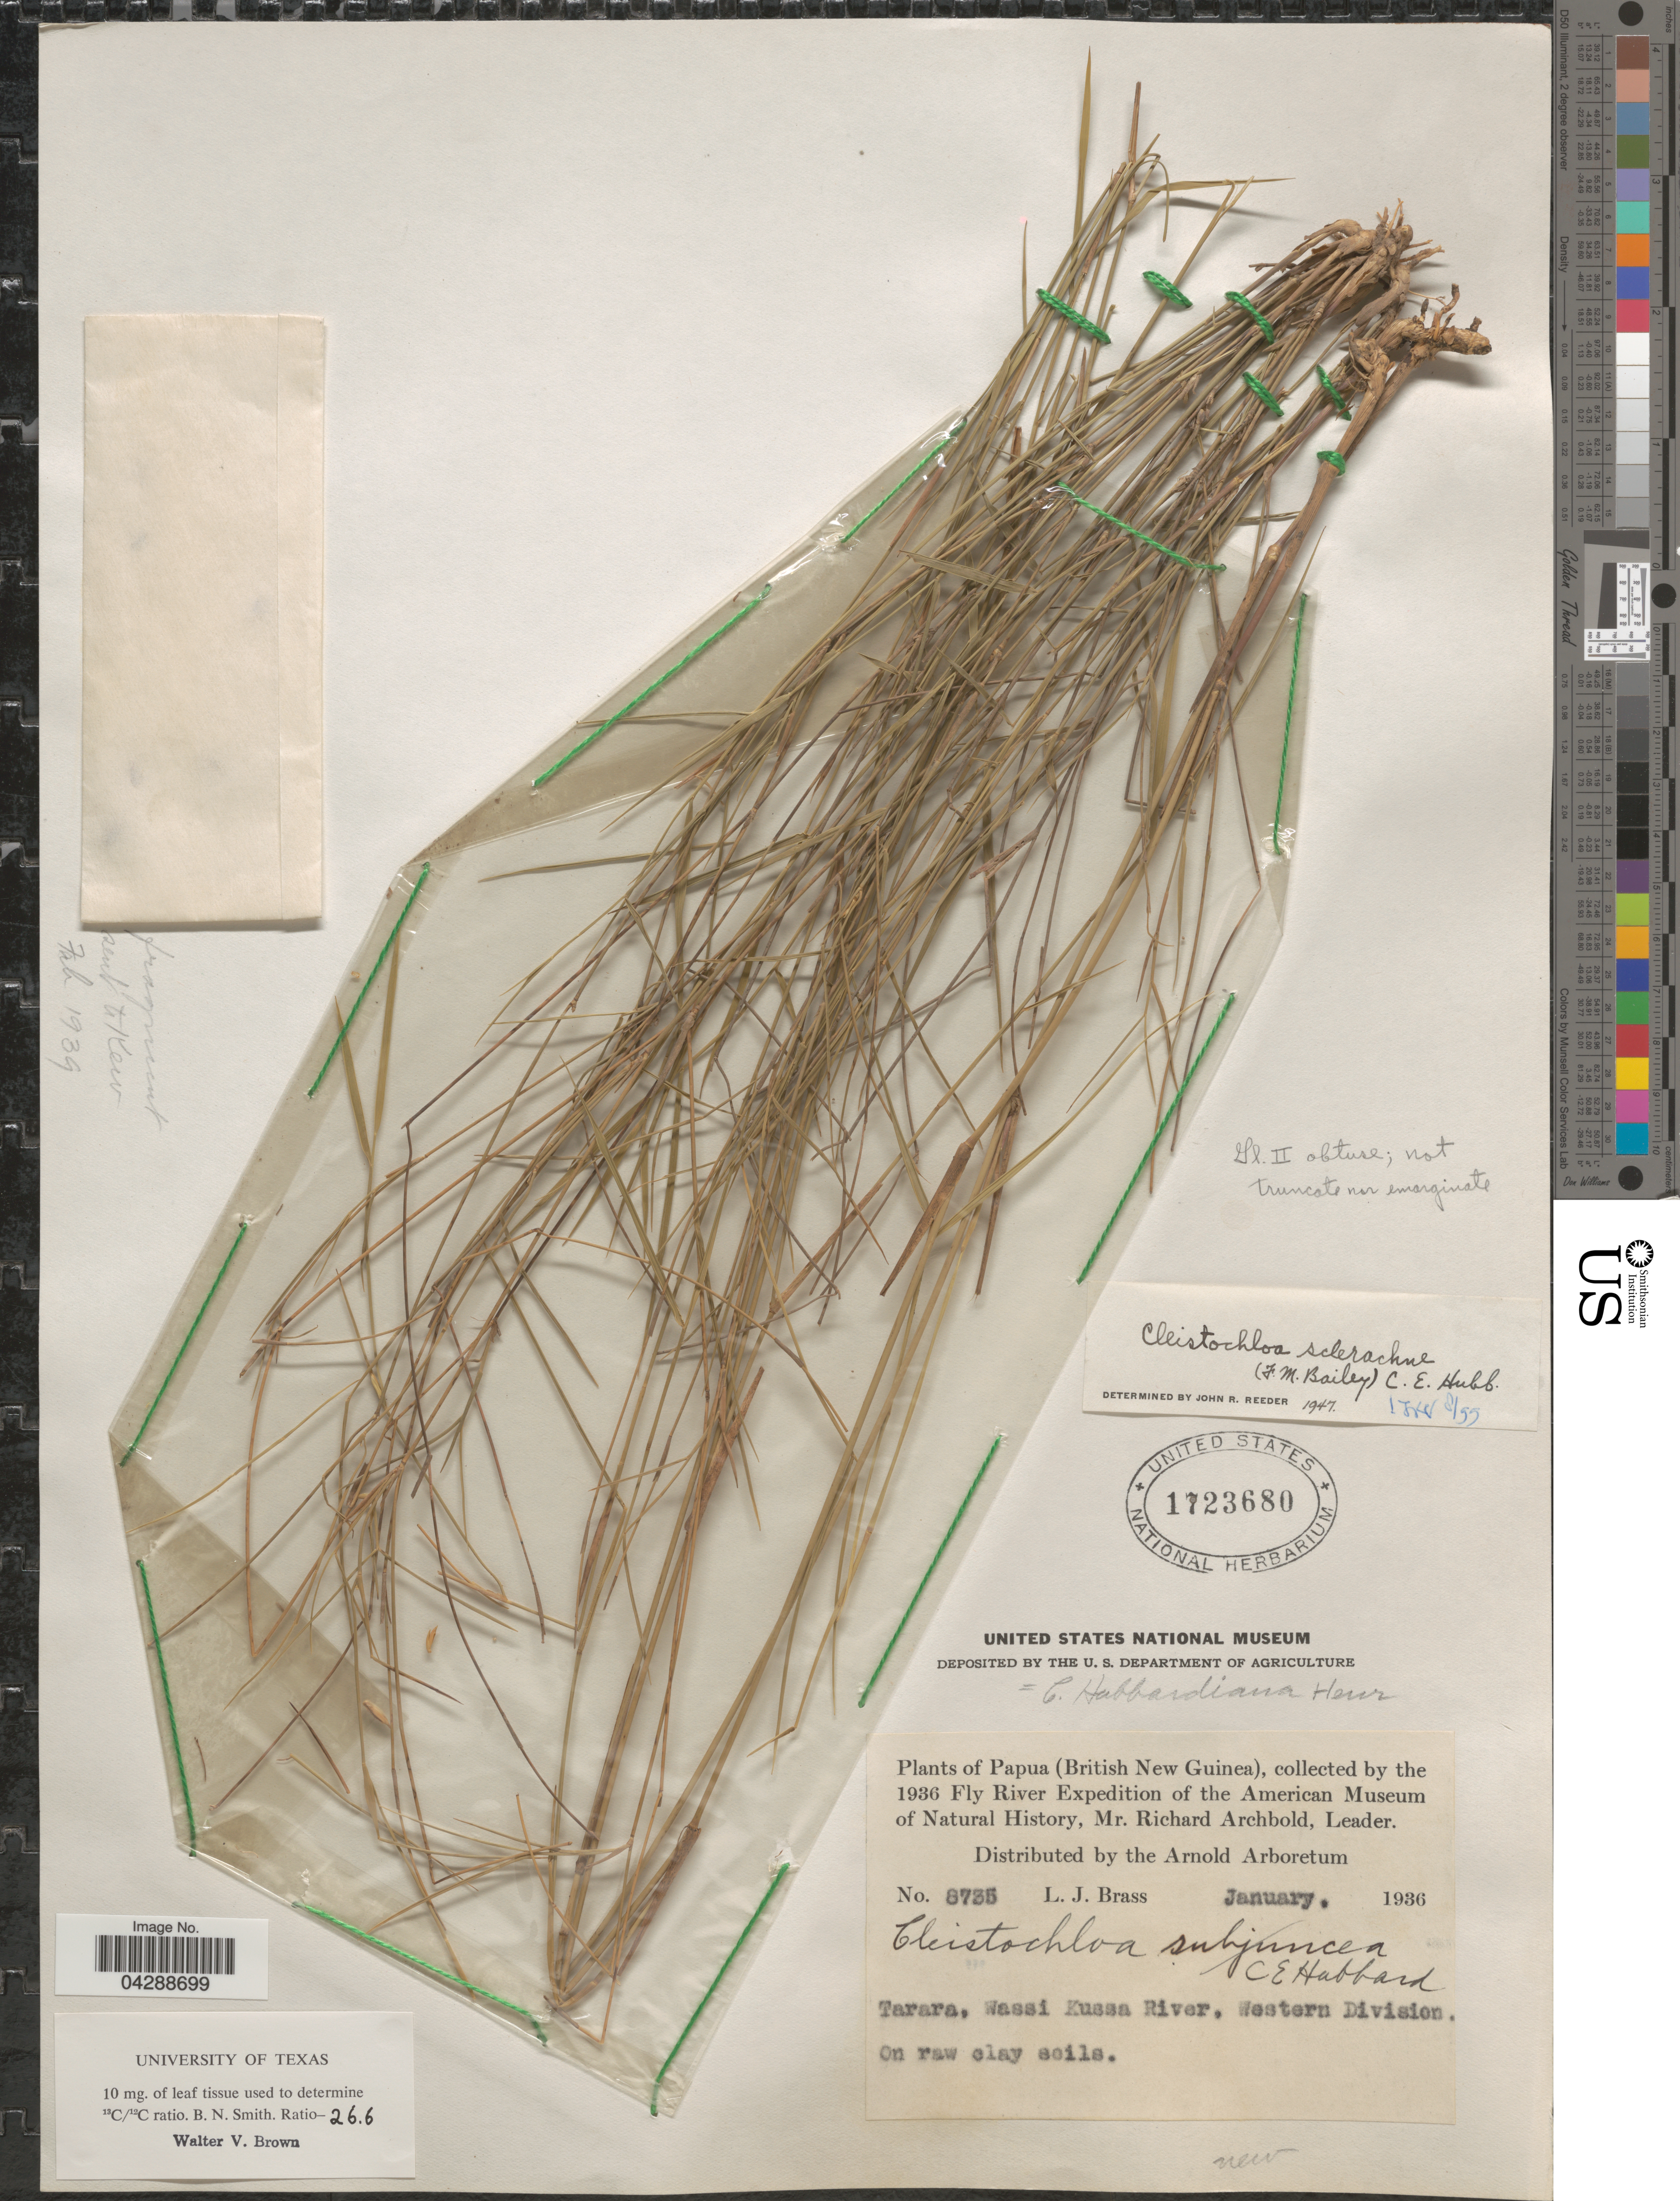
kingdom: Plantae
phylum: Tracheophyta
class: Liliopsida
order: Poales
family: Poaceae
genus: Cleistochloa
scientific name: Cleistochloa sclerachne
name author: (F.M. Bailey) C. E. Hubb.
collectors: L. J. Brass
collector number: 8735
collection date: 1936-01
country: Papua New Guinea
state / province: Manus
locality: (British New Guinea). The 1936 Fly River Expedition of the American Museum of Natural History. Tarara, Wassi Kussa River. Western Division.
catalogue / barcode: US 1723680